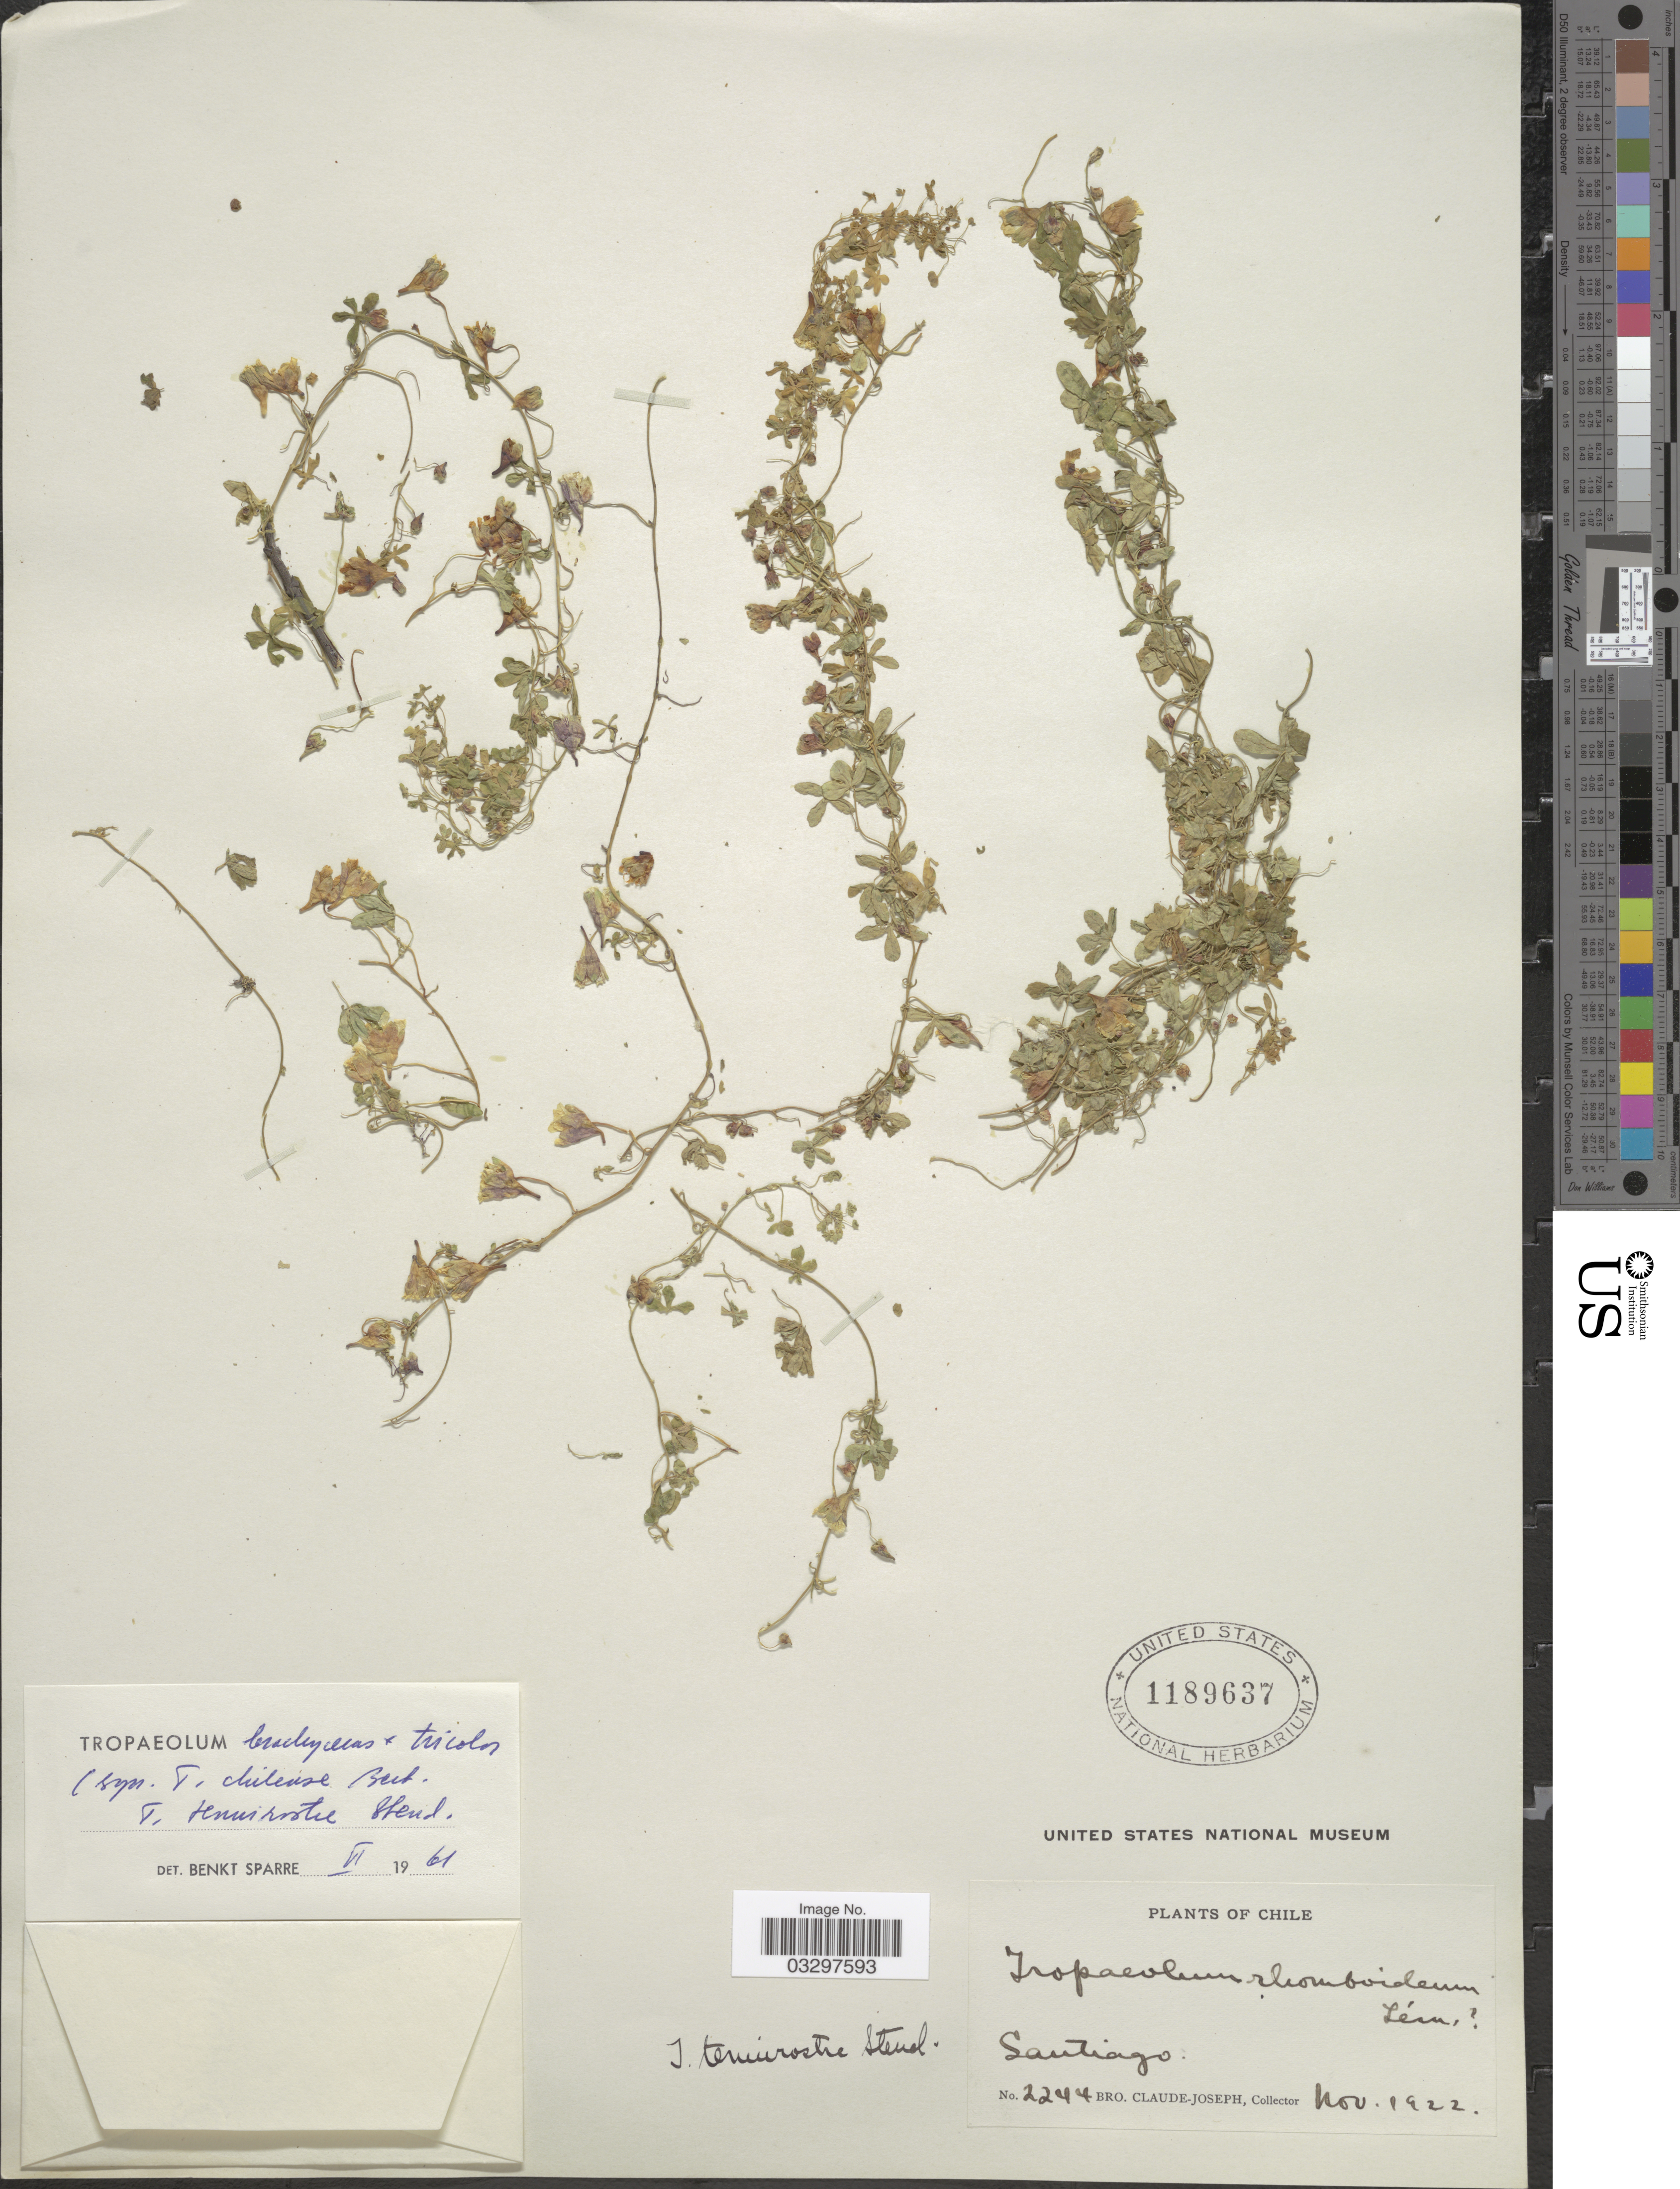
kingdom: Plantae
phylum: Tracheophyta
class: Magnoliopsida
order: Brassicales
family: Tropaeolaceae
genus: Tropaeolum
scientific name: Tropaeolum brachyceras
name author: Hook. & Arn.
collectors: Bro. Claude-Joseph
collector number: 2244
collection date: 1922-11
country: Chile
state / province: Región Metropolitana (RM)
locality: Santiago.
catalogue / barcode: US 1189637